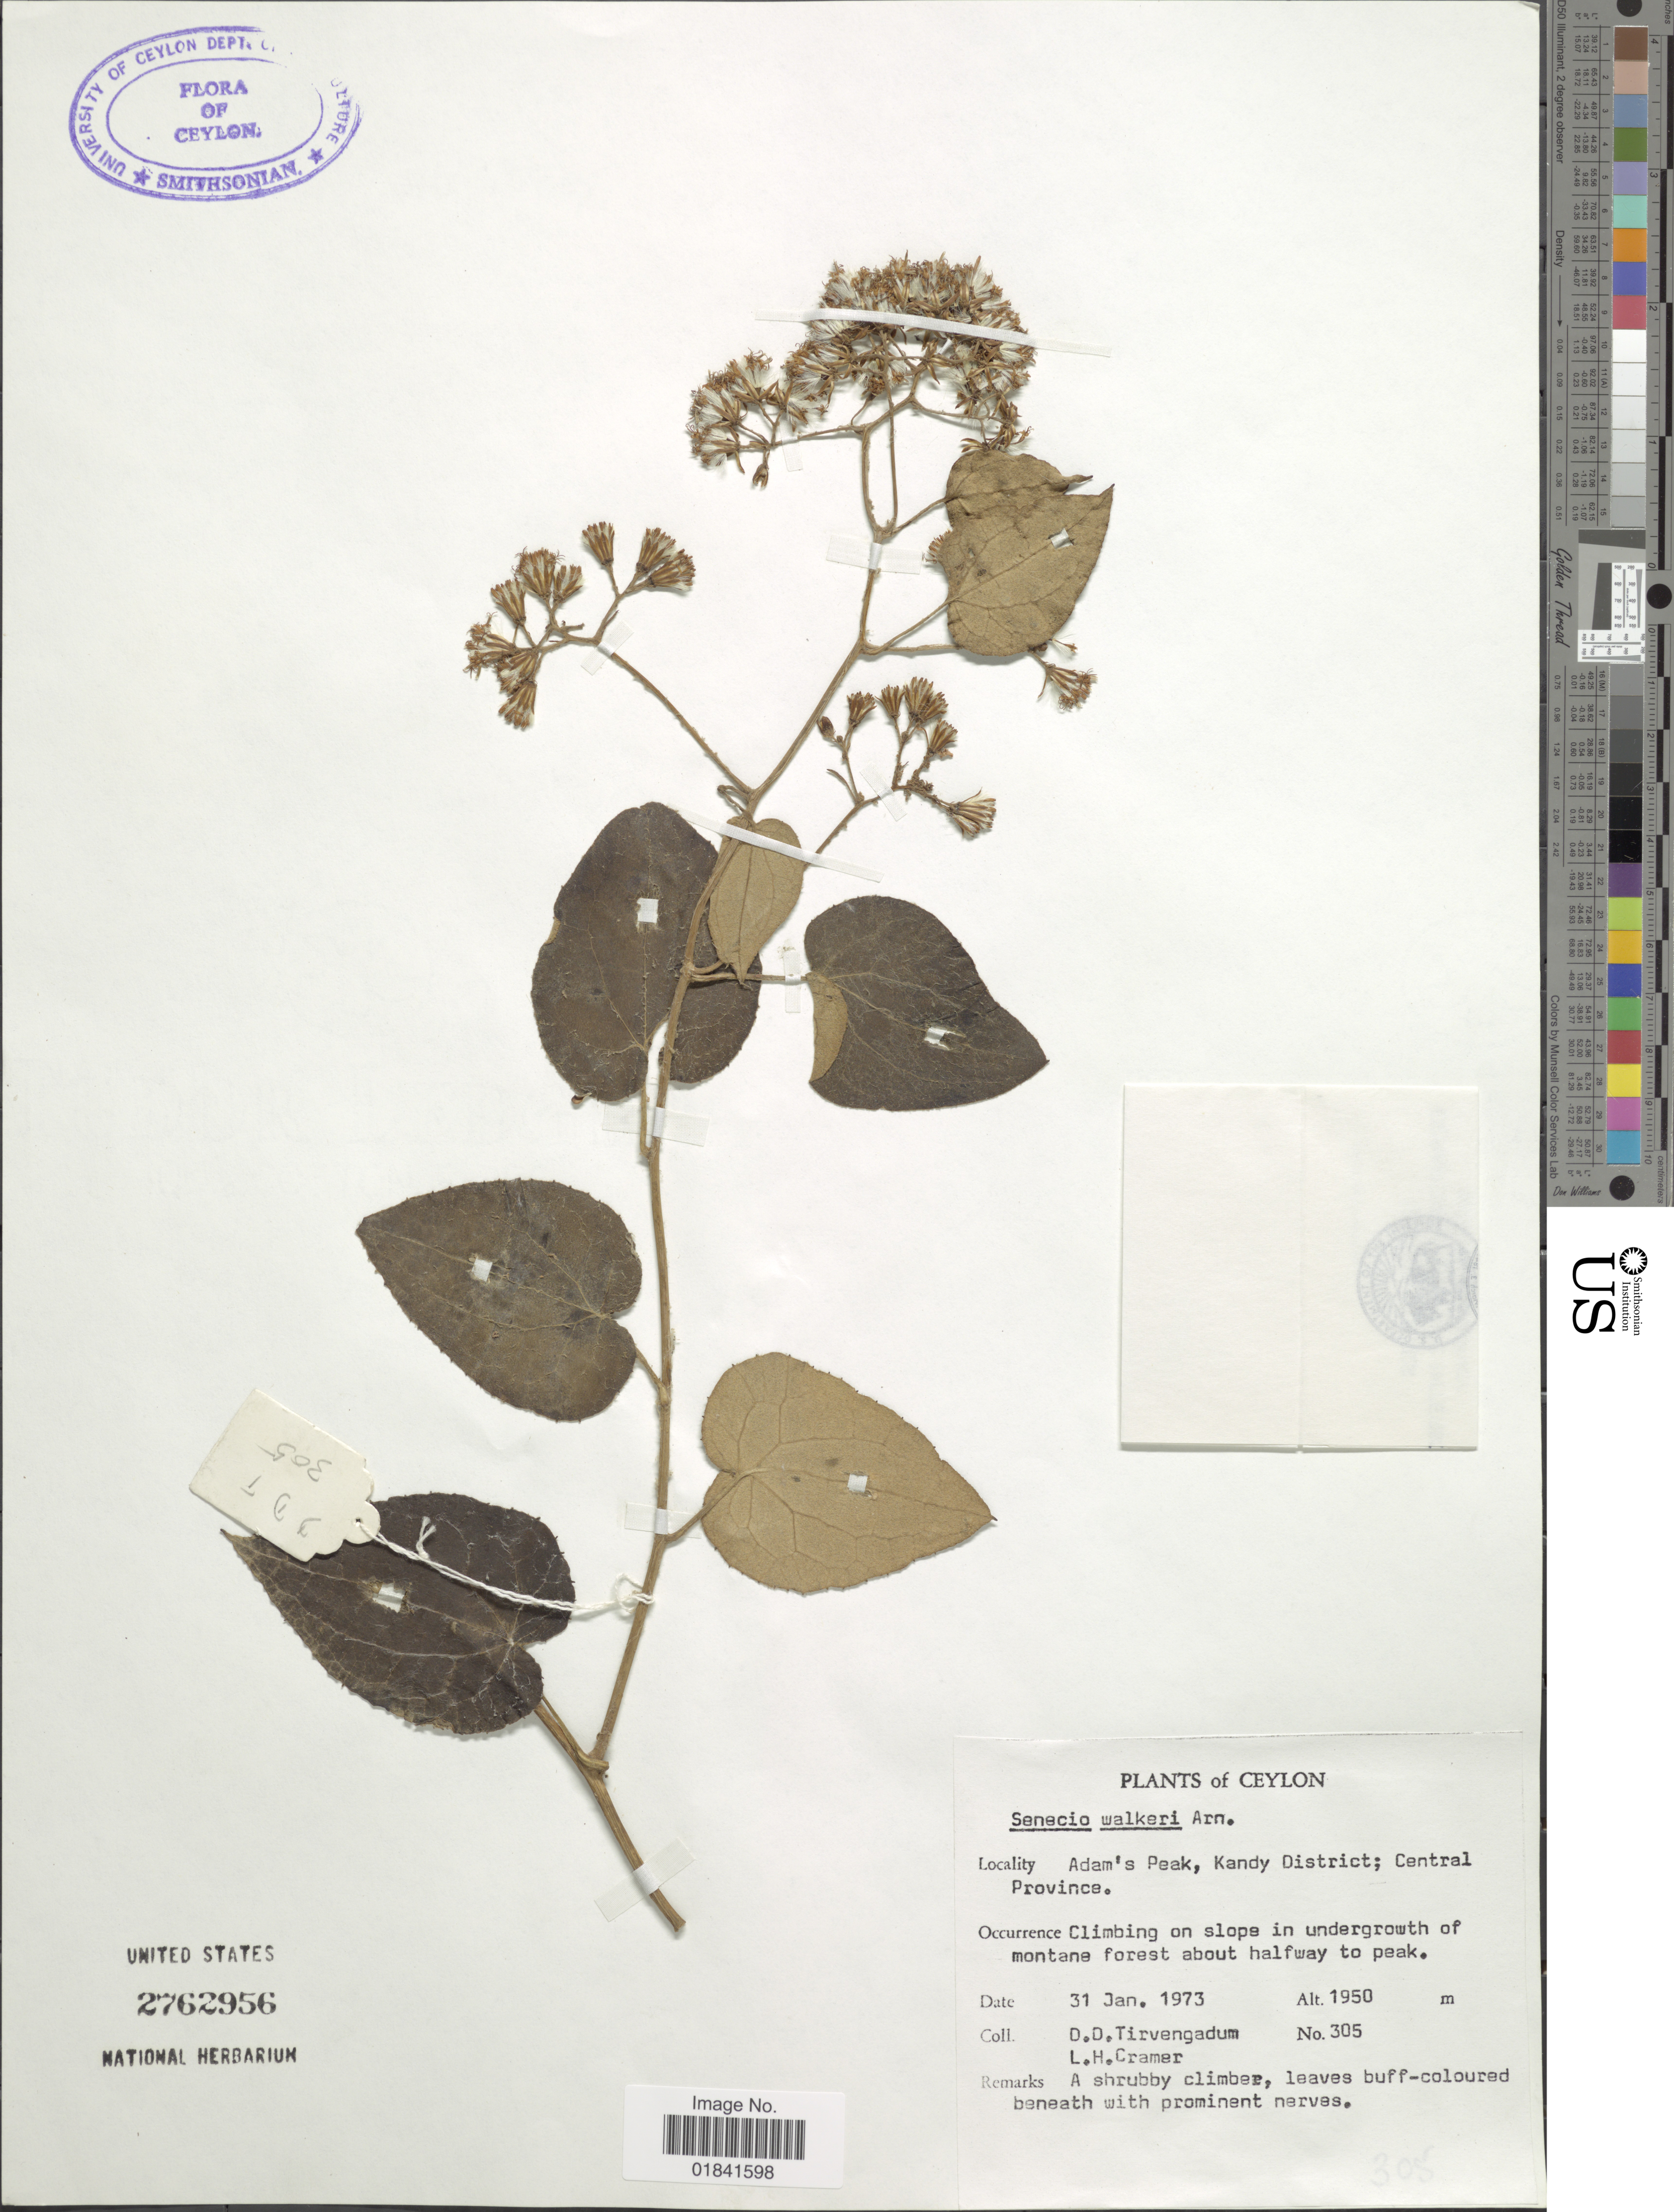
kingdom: Plantae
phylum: Tracheophyta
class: Magnoliopsida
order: Asterales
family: Asteraceae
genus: Senecio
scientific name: Senecio walkeri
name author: Arn.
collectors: D. Tirvengadum & L. H. Cramer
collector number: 305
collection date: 1973-01-31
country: Sri Lanka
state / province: Central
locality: Ceylon, Adam's Peak, Kandy District; Central Province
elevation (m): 1950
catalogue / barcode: US 2762956